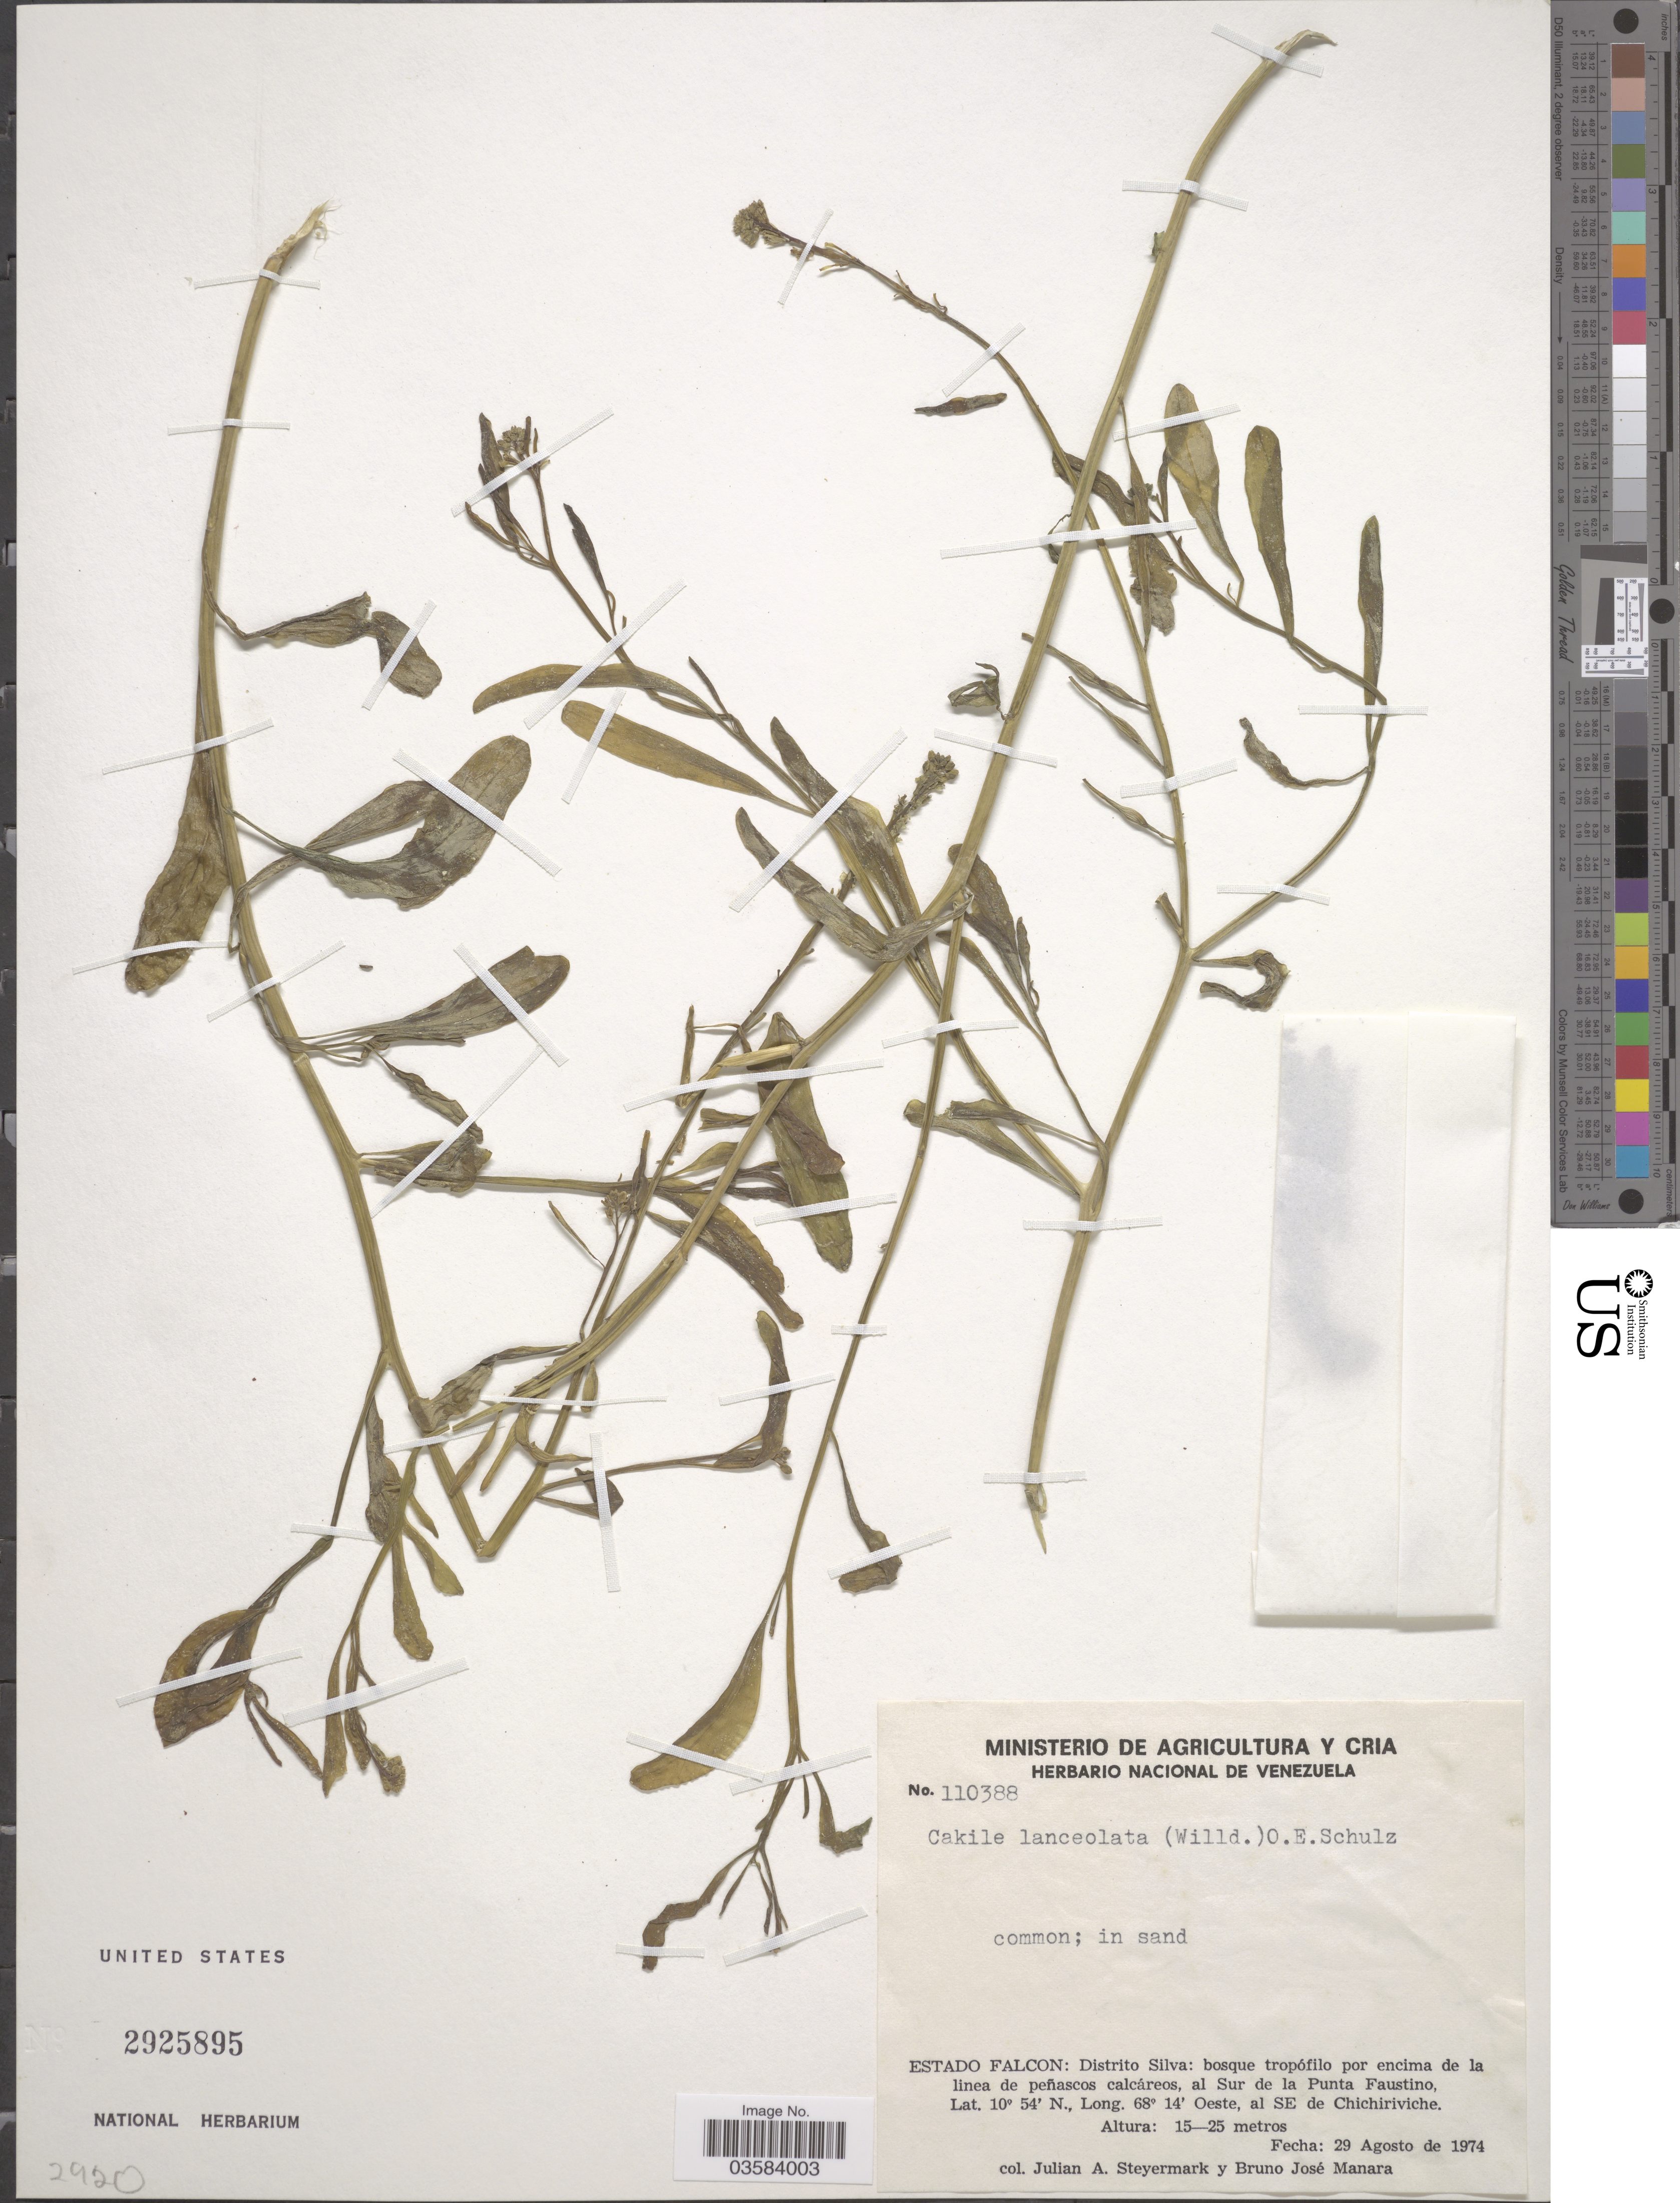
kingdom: Plantae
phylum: Tracheophyta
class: Magnoliopsida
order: Brassicales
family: Brassicaceae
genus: Cakile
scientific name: Cakile lanceolata subsp. lanceolata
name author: (Willd.) O.E. Schulz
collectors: J. Steyermark & B. Manara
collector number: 110388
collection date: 1974-08-29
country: Venezuela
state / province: Falcon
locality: Distrito Silva: bosque tropófilo por encima de la linea de peñascos calcáreos, al Sur de la Punta Faustino, al SE de Chichiriviche.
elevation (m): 15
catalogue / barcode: US 2925895